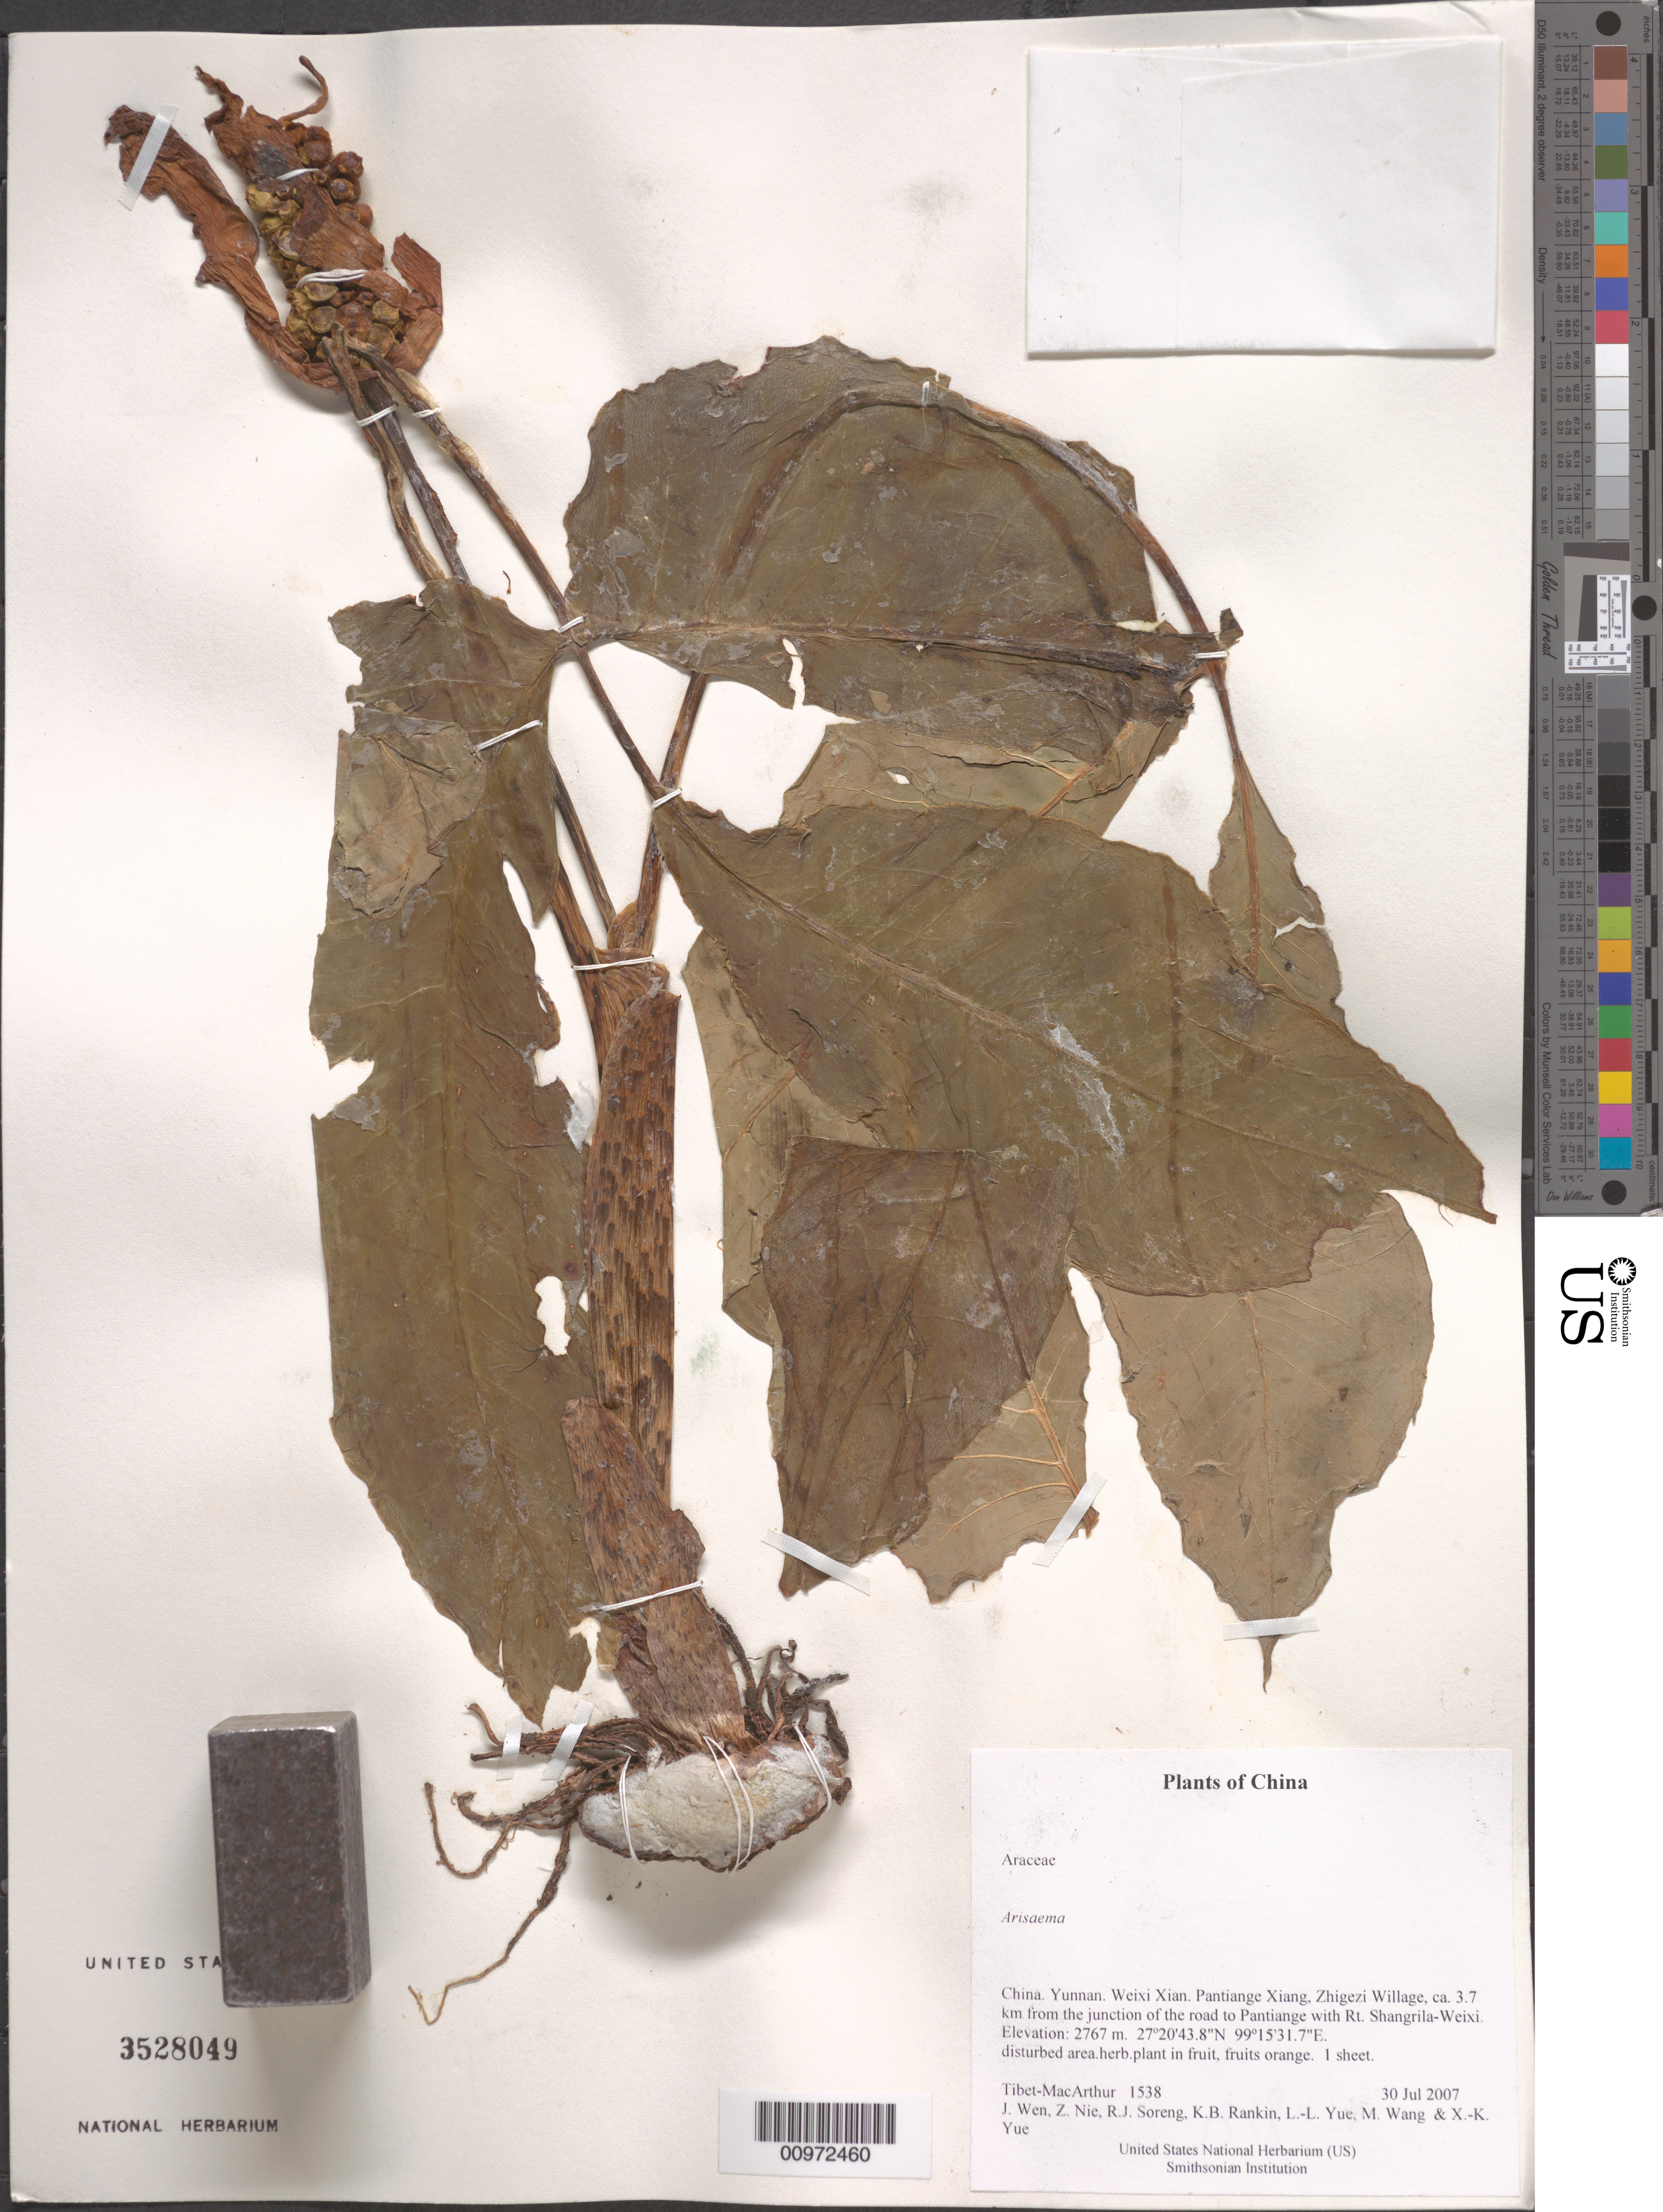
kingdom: Plantae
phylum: Tracheophyta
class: Liliopsida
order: Alismatales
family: Araceae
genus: Arisaema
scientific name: Arisaema nepenthoides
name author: (Wall.) Mart.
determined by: Ma, Zheng Xu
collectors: Tibet-MacArthur, J. Wen, Z. Nie, R. J. Soreng, K. Rankin, L. Yue, M. Wang & X. Yue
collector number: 1538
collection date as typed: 30 Jul 2007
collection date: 2007-07-30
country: China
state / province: Yunnan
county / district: Weixi Xian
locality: Pantiange Xiang, Zhigezi Willage, ca. 3.7 km from the junction of the road to Pantiange with Rt. Shangrila-Weixi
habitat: disturbed area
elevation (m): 2767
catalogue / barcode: US 3528049